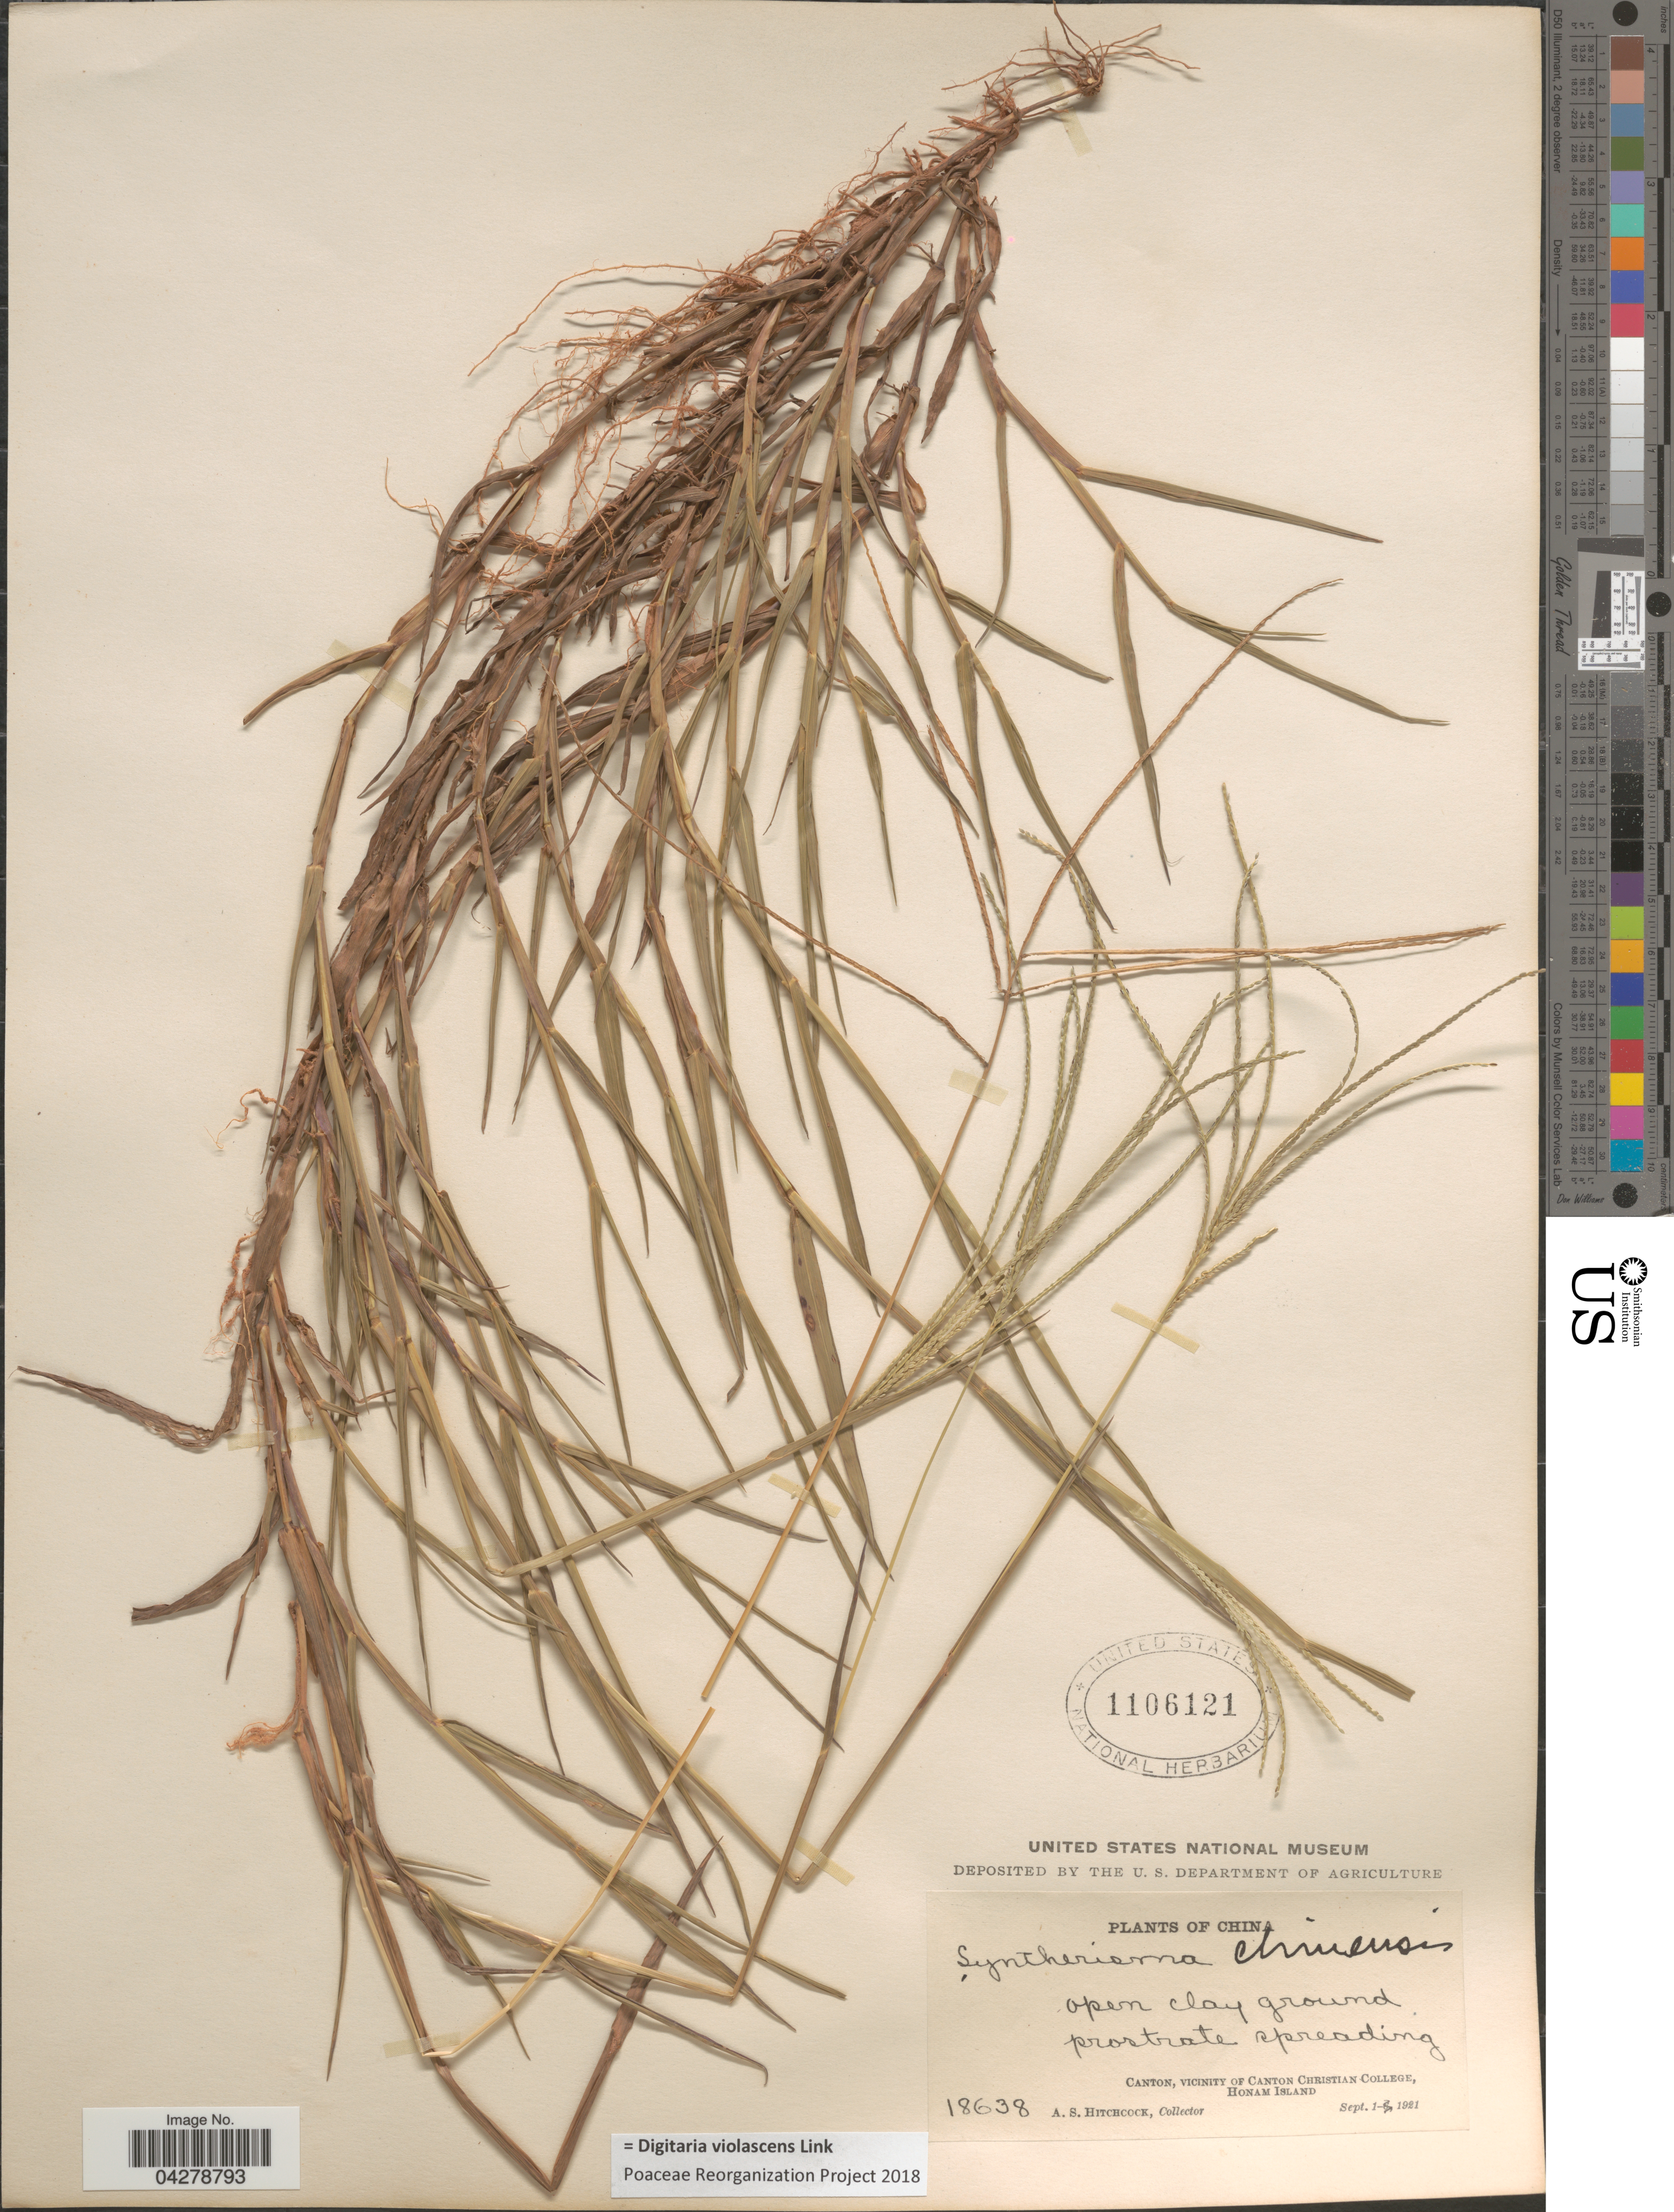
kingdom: Plantae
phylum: Tracheophyta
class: Liliopsida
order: Poales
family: Poaceae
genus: Digitaria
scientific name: Digitaria violascens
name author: Link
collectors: A. S. Hitchcock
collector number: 18638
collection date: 1921-09-01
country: China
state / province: Henan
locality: Canton, Vicinity Of Canton Christian College, Honam Island.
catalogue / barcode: US 1106121